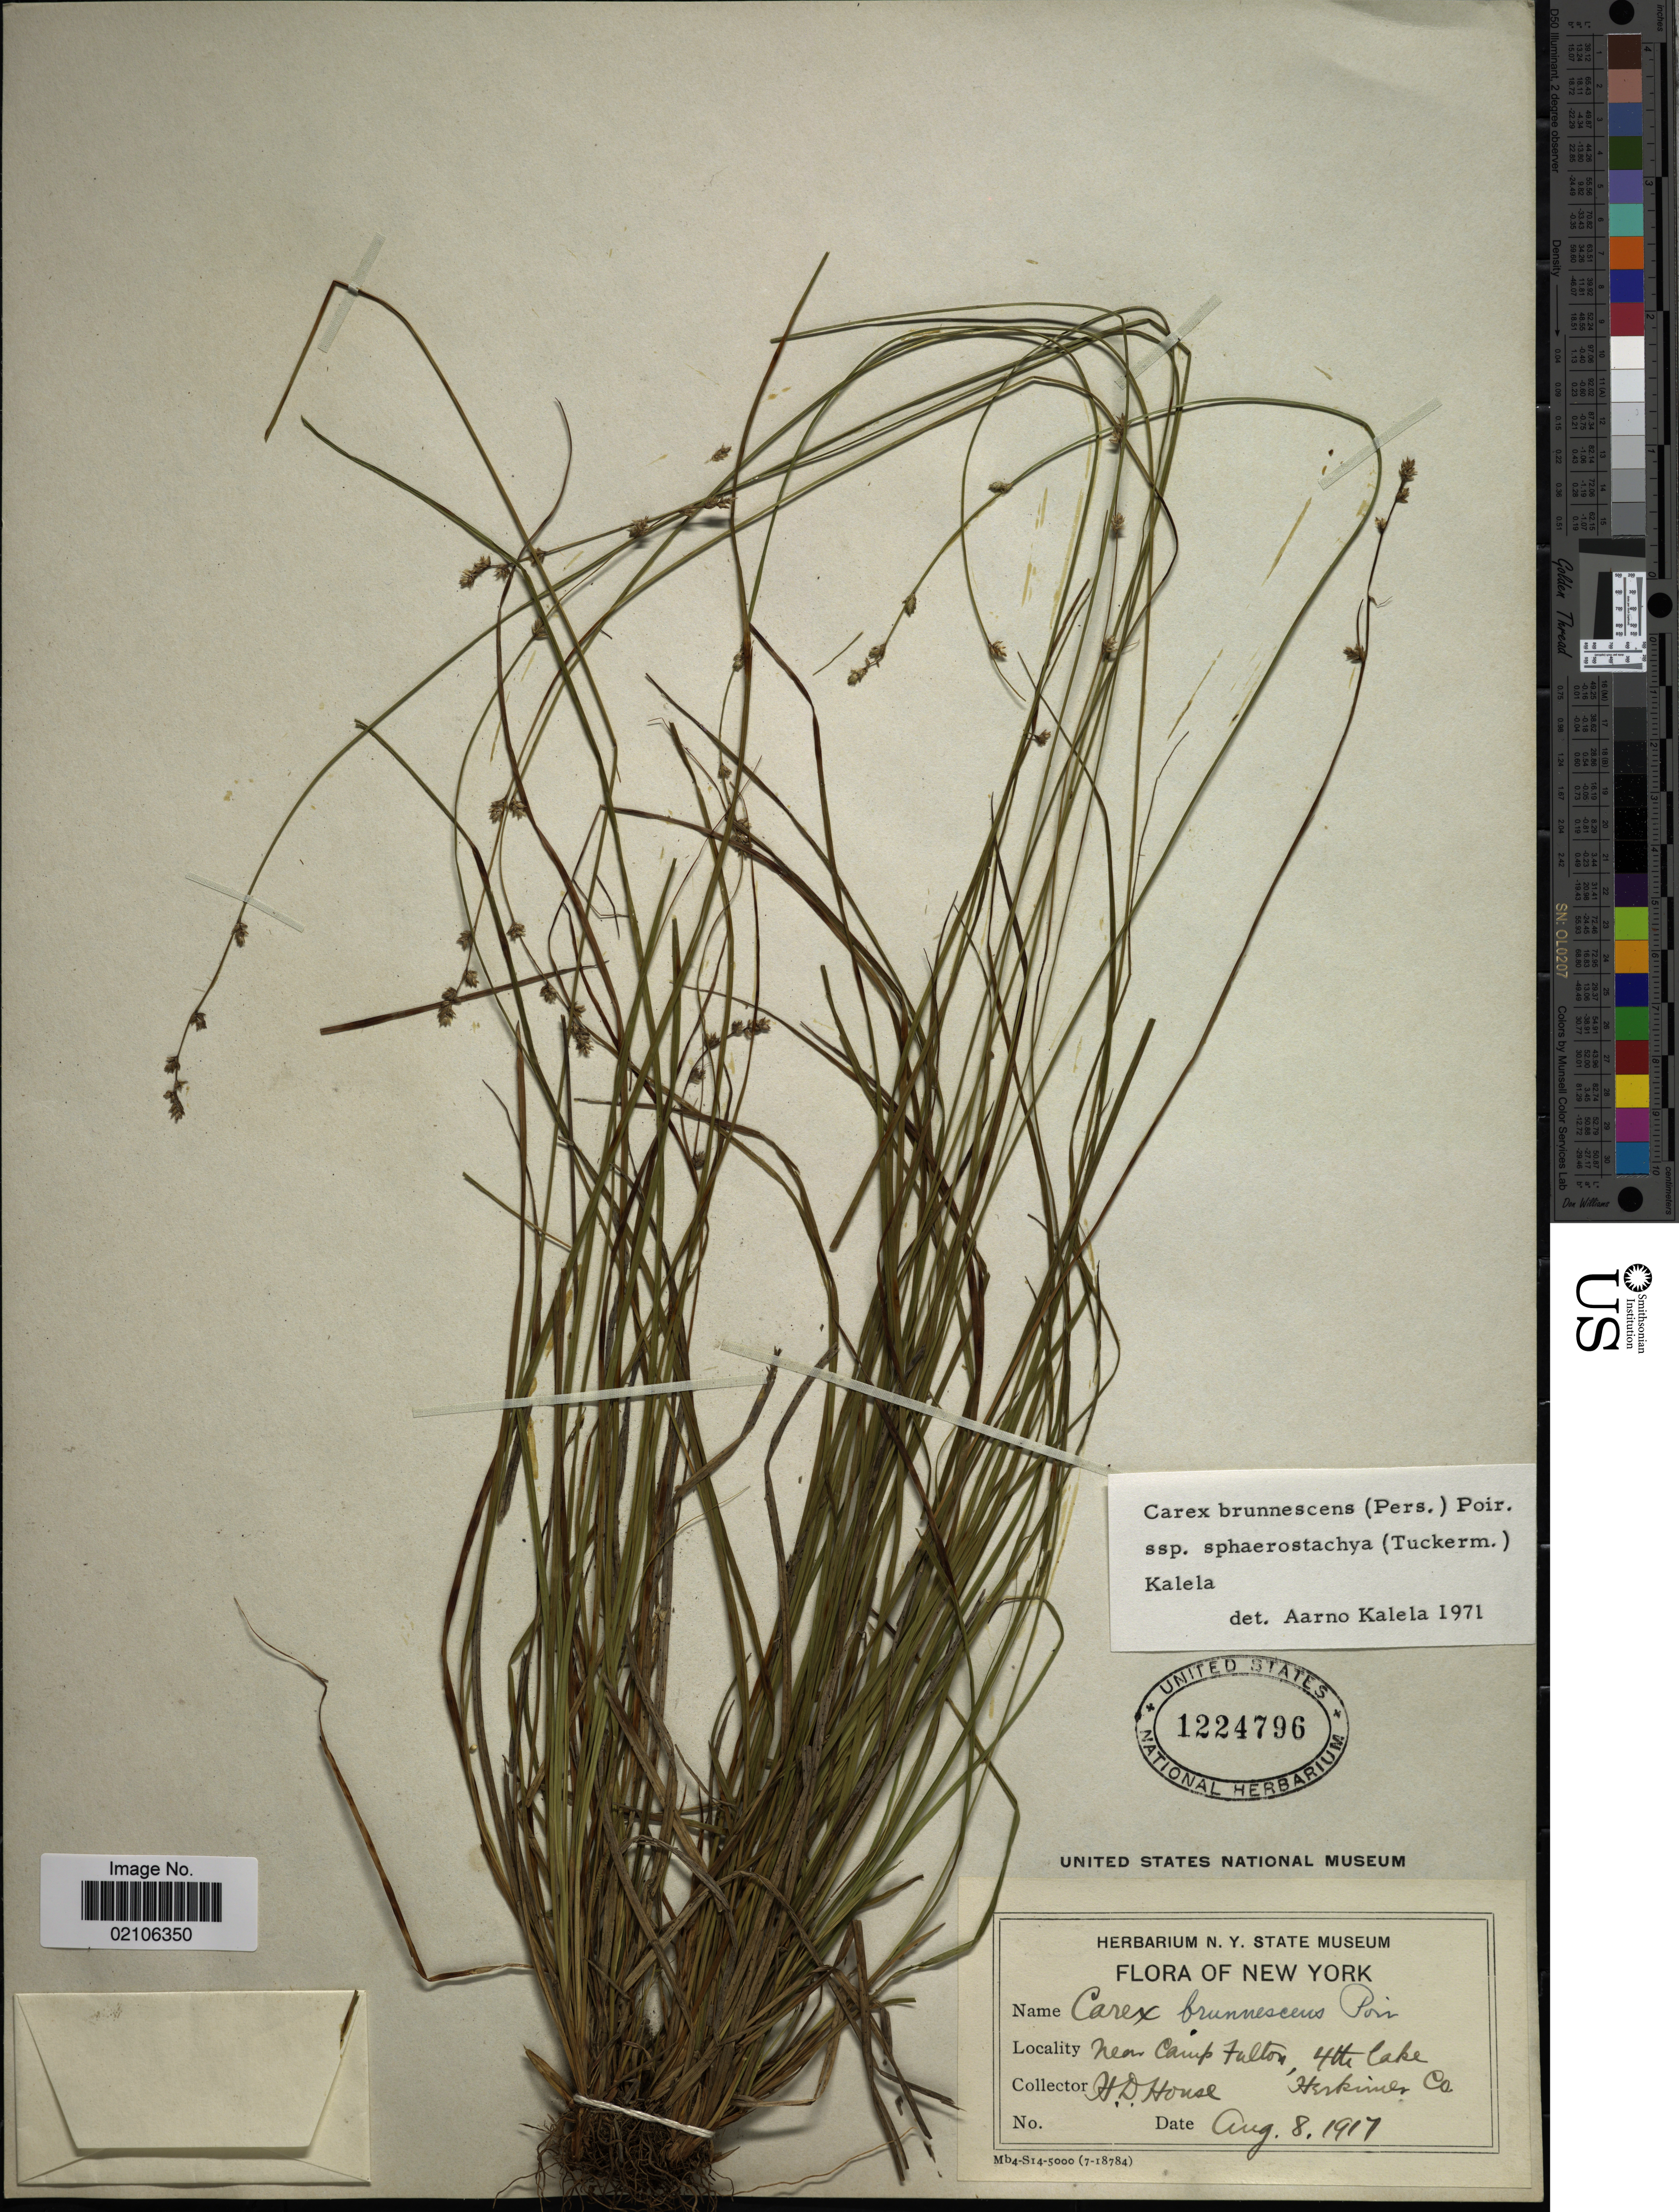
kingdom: Plantae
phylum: Tracheophyta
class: Liliopsida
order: Poales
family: Cyperaceae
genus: Carex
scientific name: Carex brunnescens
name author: (Pers.) Poir.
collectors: H. D. House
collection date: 1917-08-08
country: United States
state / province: New York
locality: Near Camp Falton, the Lake, Herkimer Co.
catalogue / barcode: US 1224796